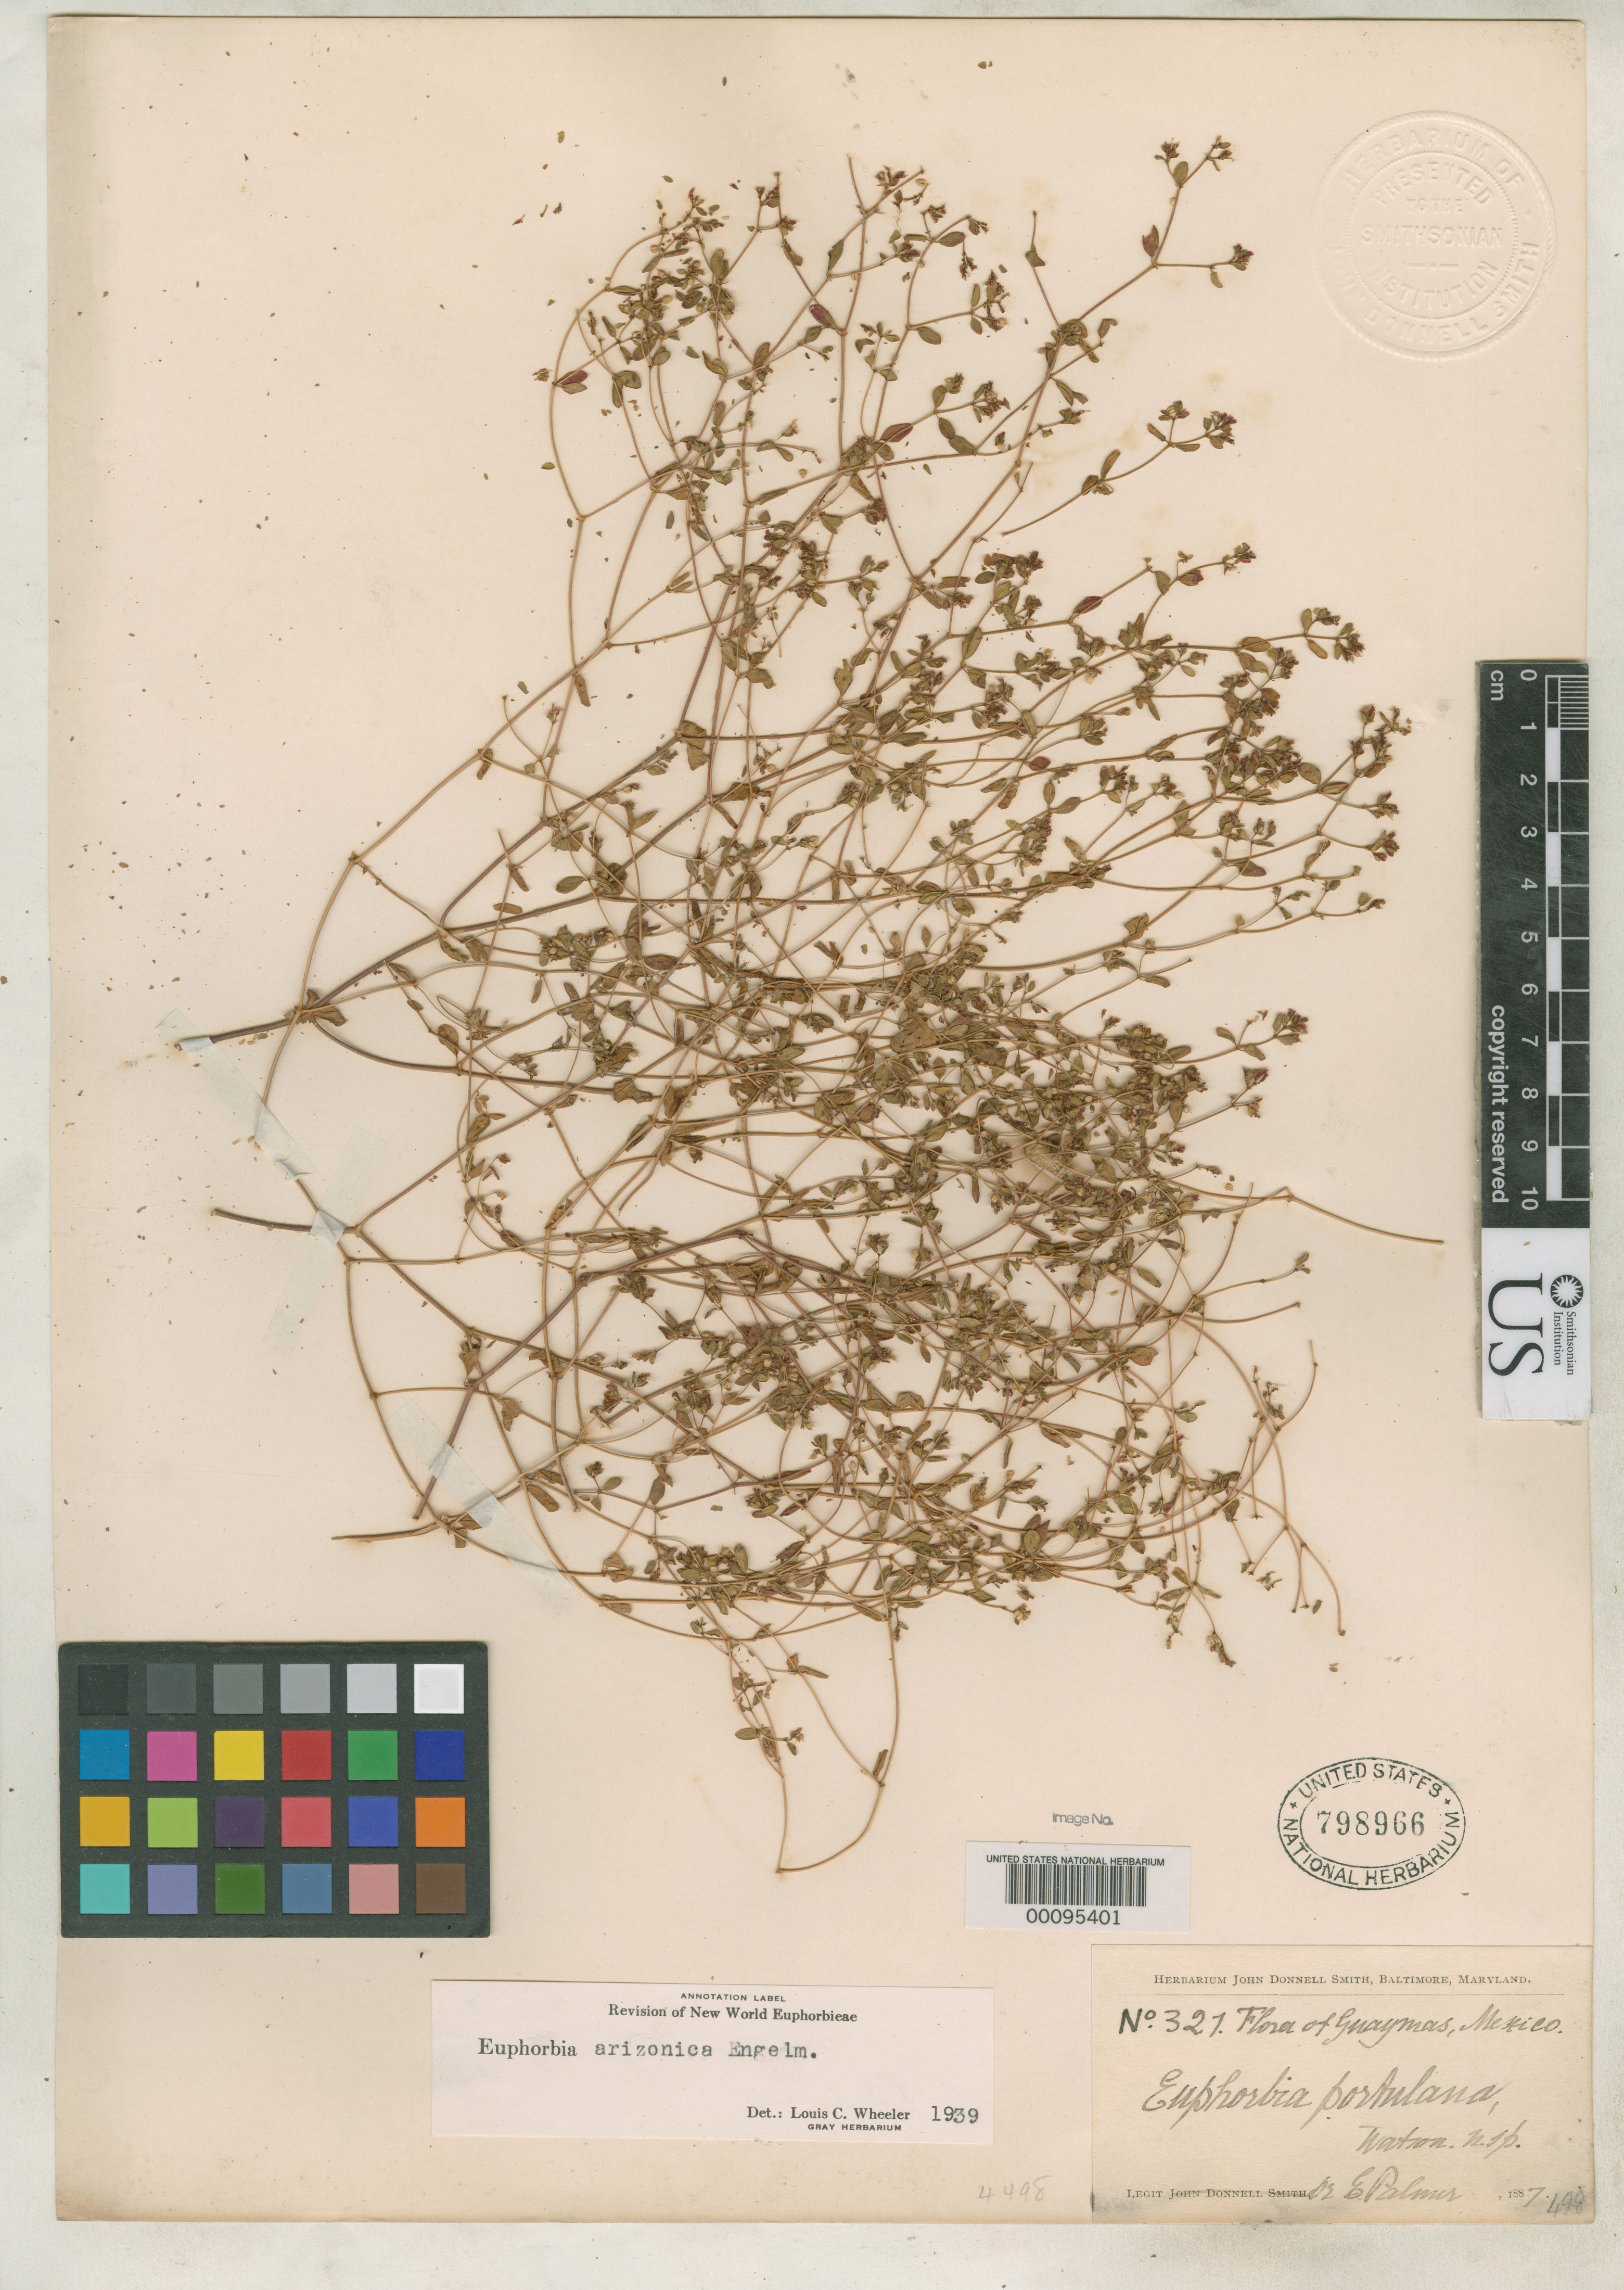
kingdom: Plantae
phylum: Tracheophyta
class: Magnoliopsida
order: Malpighiales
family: Euphorbiaceae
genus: Euphorbia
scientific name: Euphorbia portulana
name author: S. Watson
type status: Type Collection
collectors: E. Palmer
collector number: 321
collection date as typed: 1887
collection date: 1887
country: Mexico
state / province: Sonora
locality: Island in Guaymas Harbor.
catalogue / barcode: US 798966